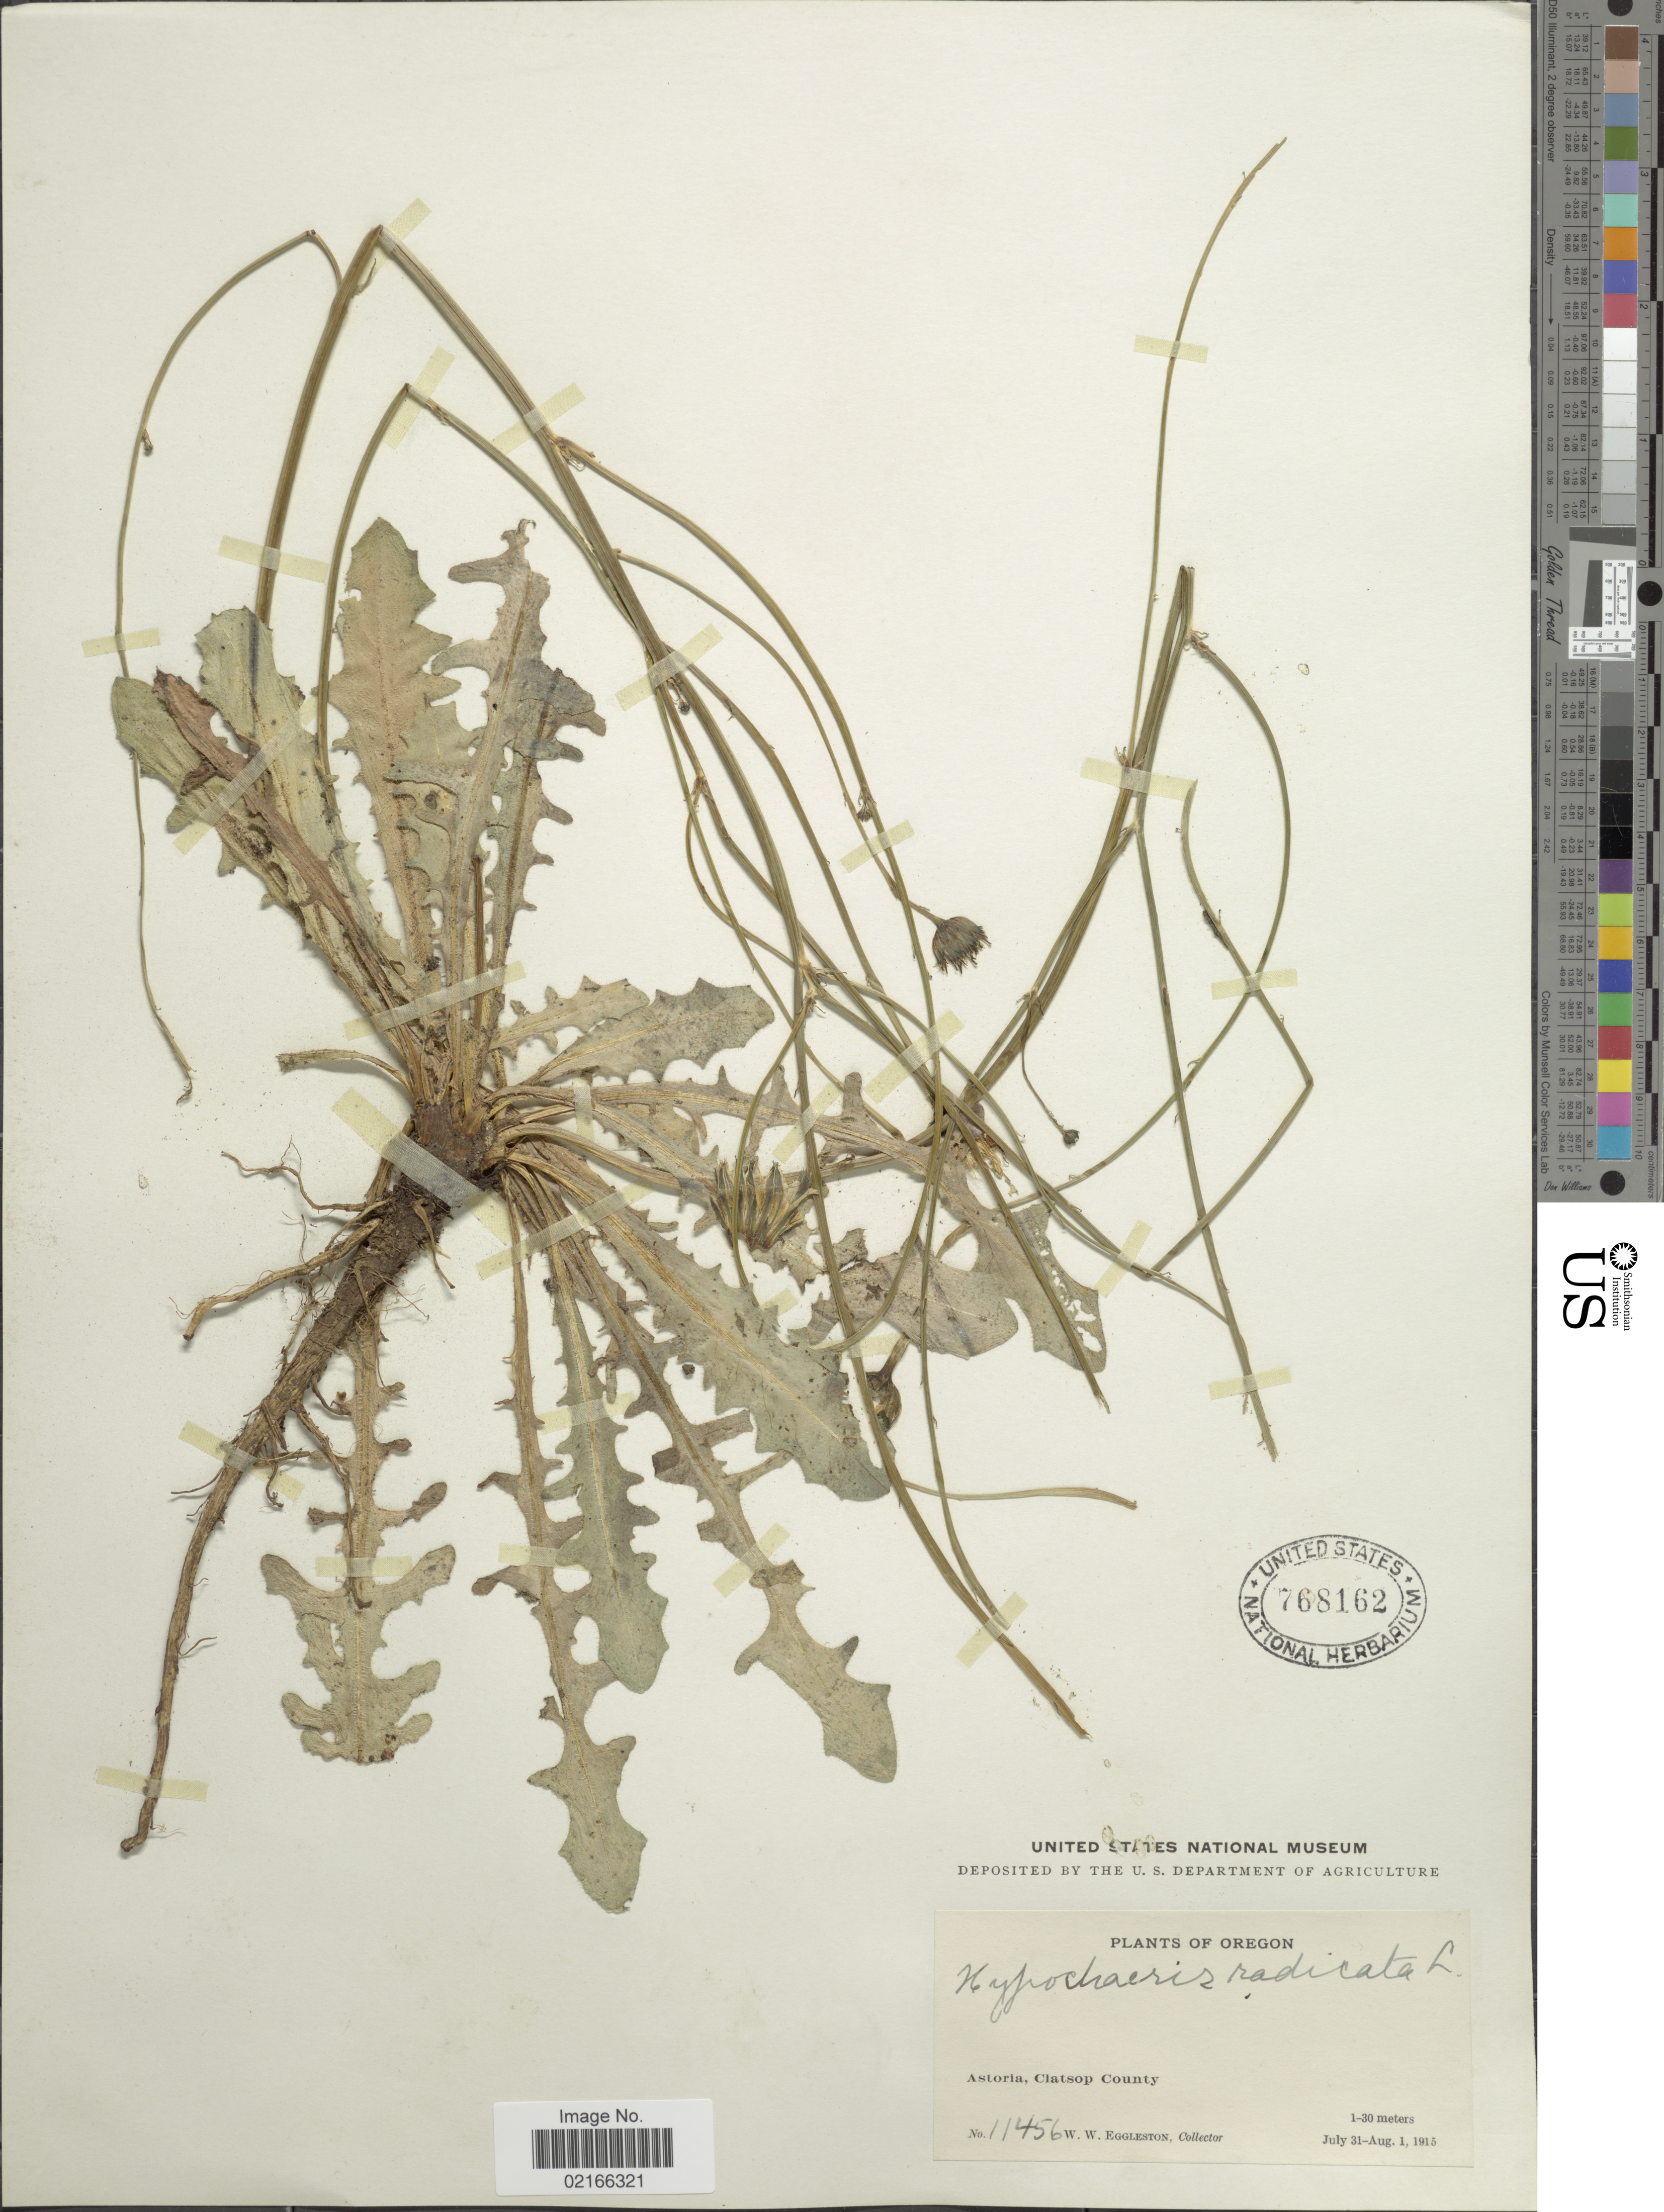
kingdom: Plantae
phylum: Tracheophyta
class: Magnoliopsida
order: Asterales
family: Asteraceae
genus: Hypochaeris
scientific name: Hypochaeris radicata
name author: L.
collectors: W. W. Eggleston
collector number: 11456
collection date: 1915-07-31/1915-08-01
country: United States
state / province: Oregon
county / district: Clatsop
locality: Astoria, Clatsop County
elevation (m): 1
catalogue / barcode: US 768162